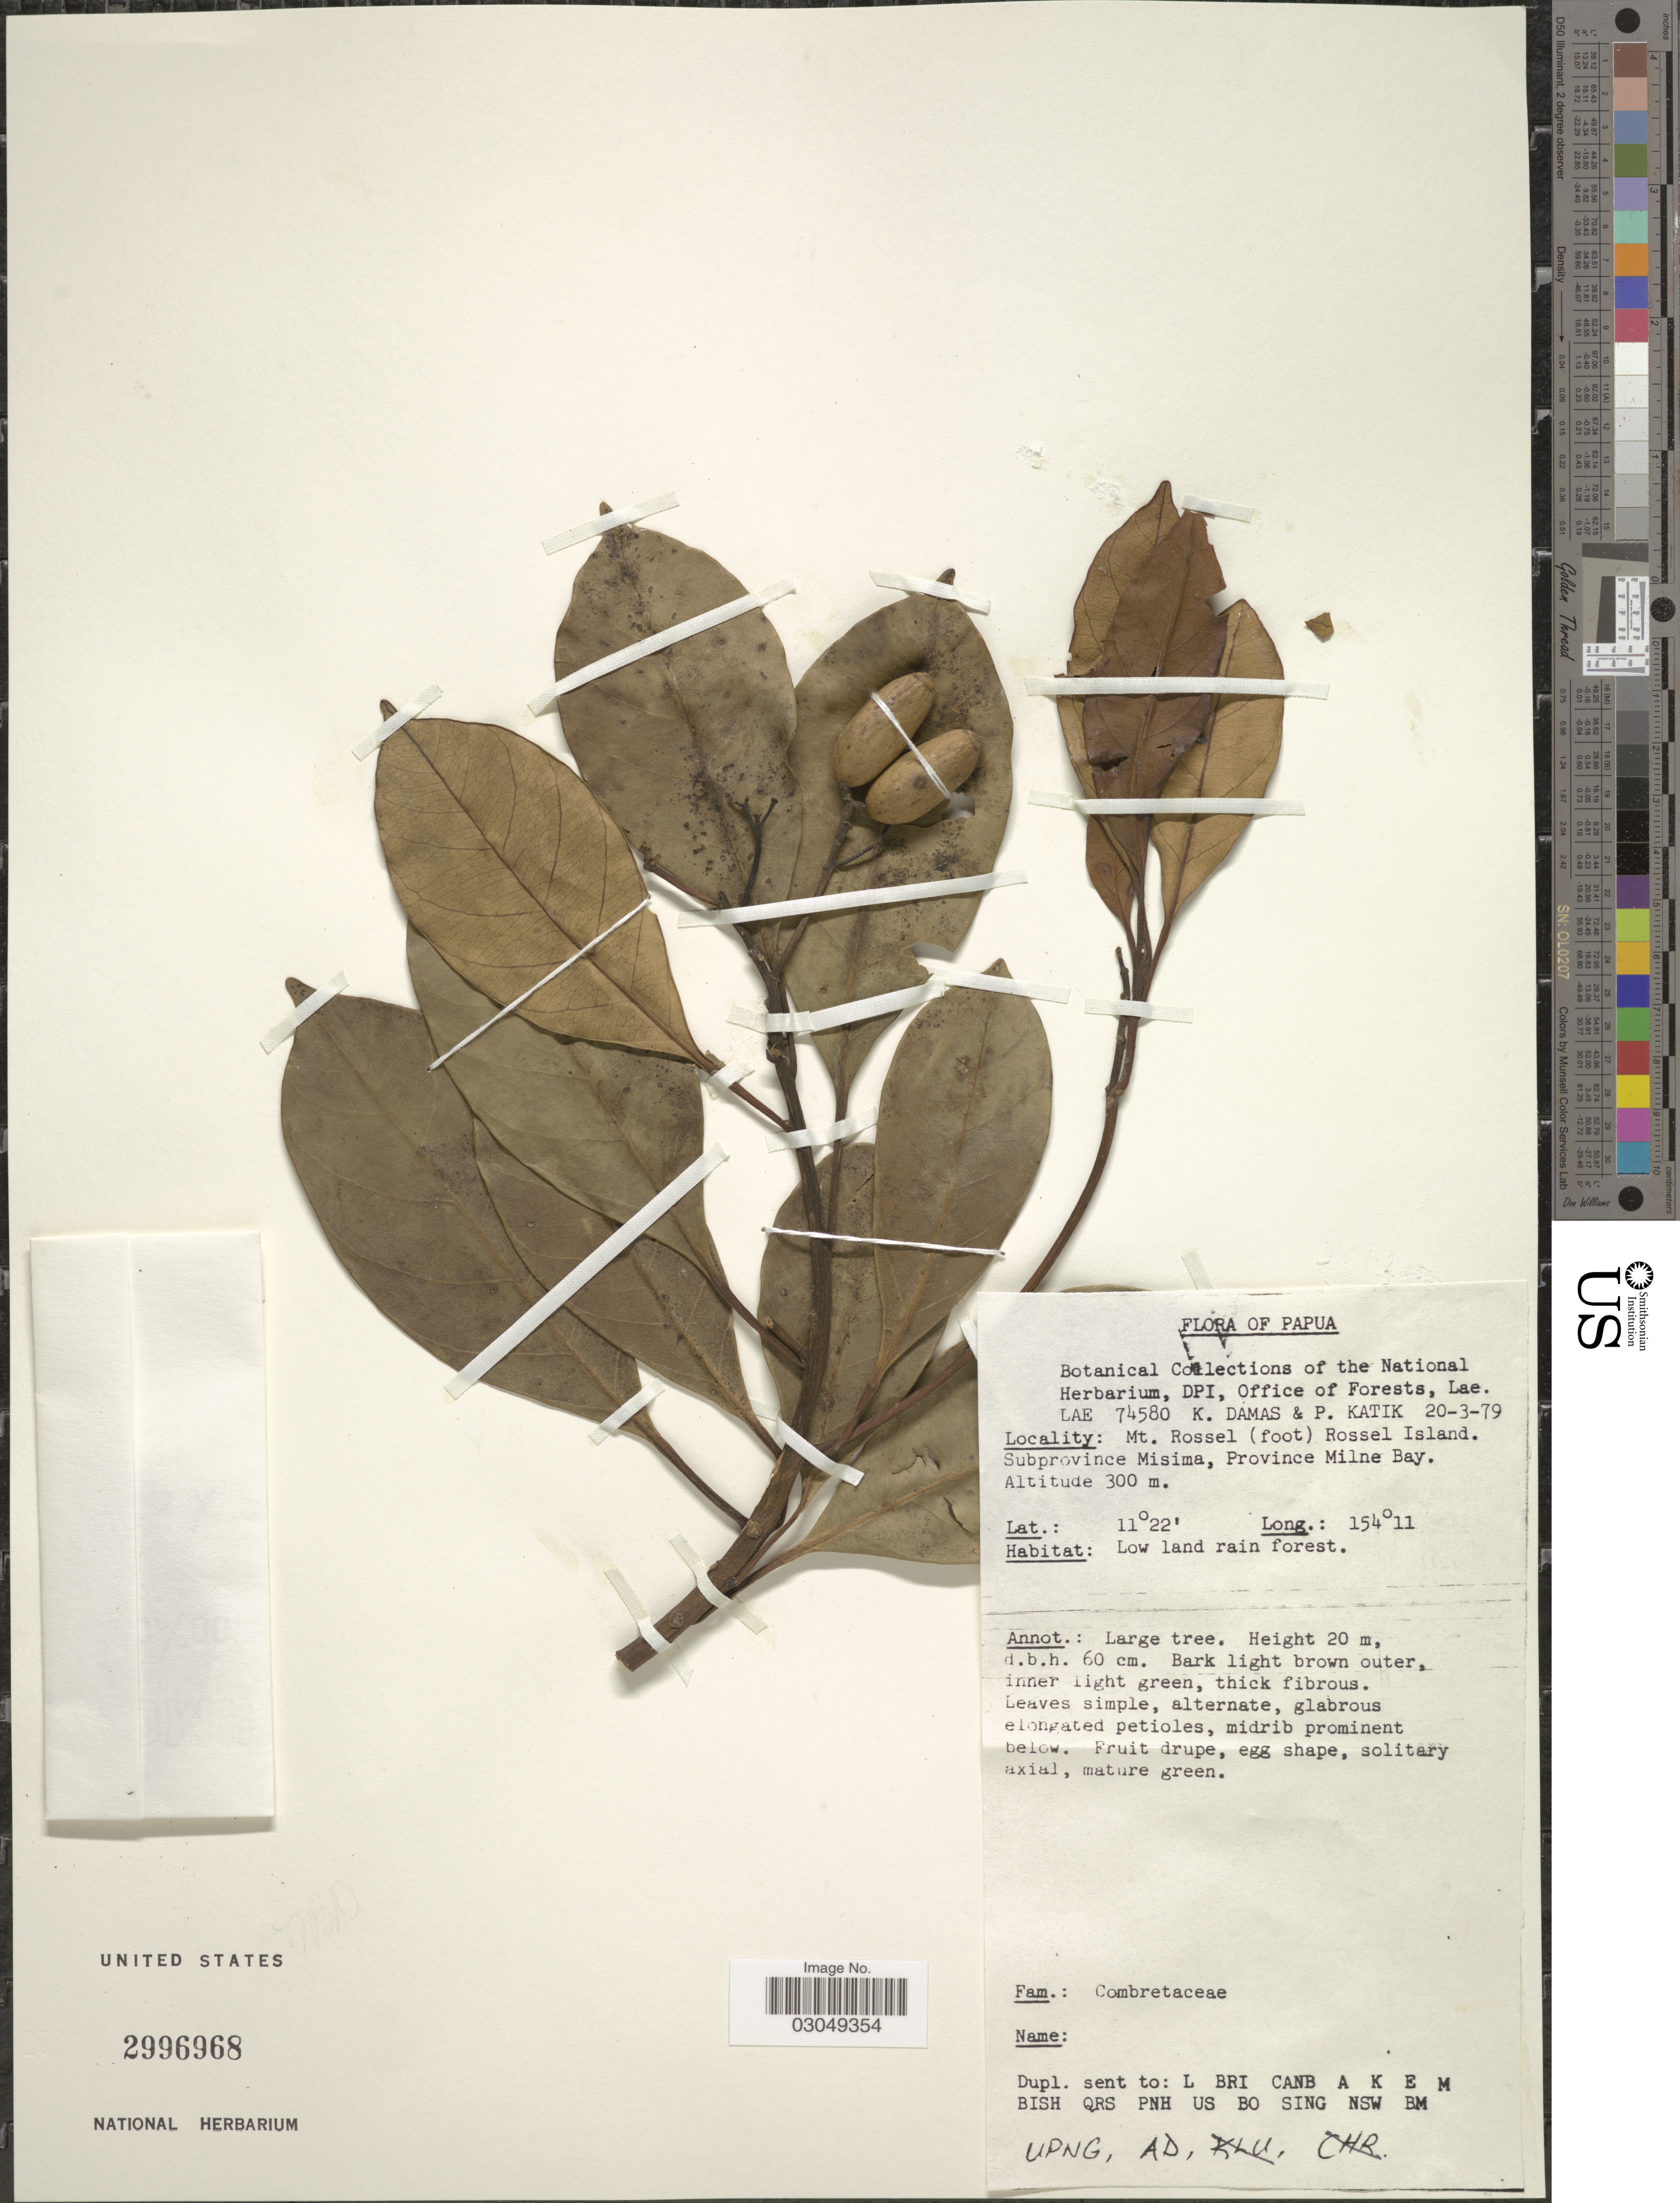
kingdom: Plantae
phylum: Tracheophyta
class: Magnoliopsida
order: Cornales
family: Nyssaceae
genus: Mastixia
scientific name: Mastixia kaniensis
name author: Melch.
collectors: K. Damas & P. Katik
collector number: LAE 74580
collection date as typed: Transcribed d/m/y: 20/3/79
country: Papua New Guinea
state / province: Milne Bay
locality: Mt. Rossel (foot) Rossel Island. Subprovince Misima.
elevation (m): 300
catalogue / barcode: US 2996968